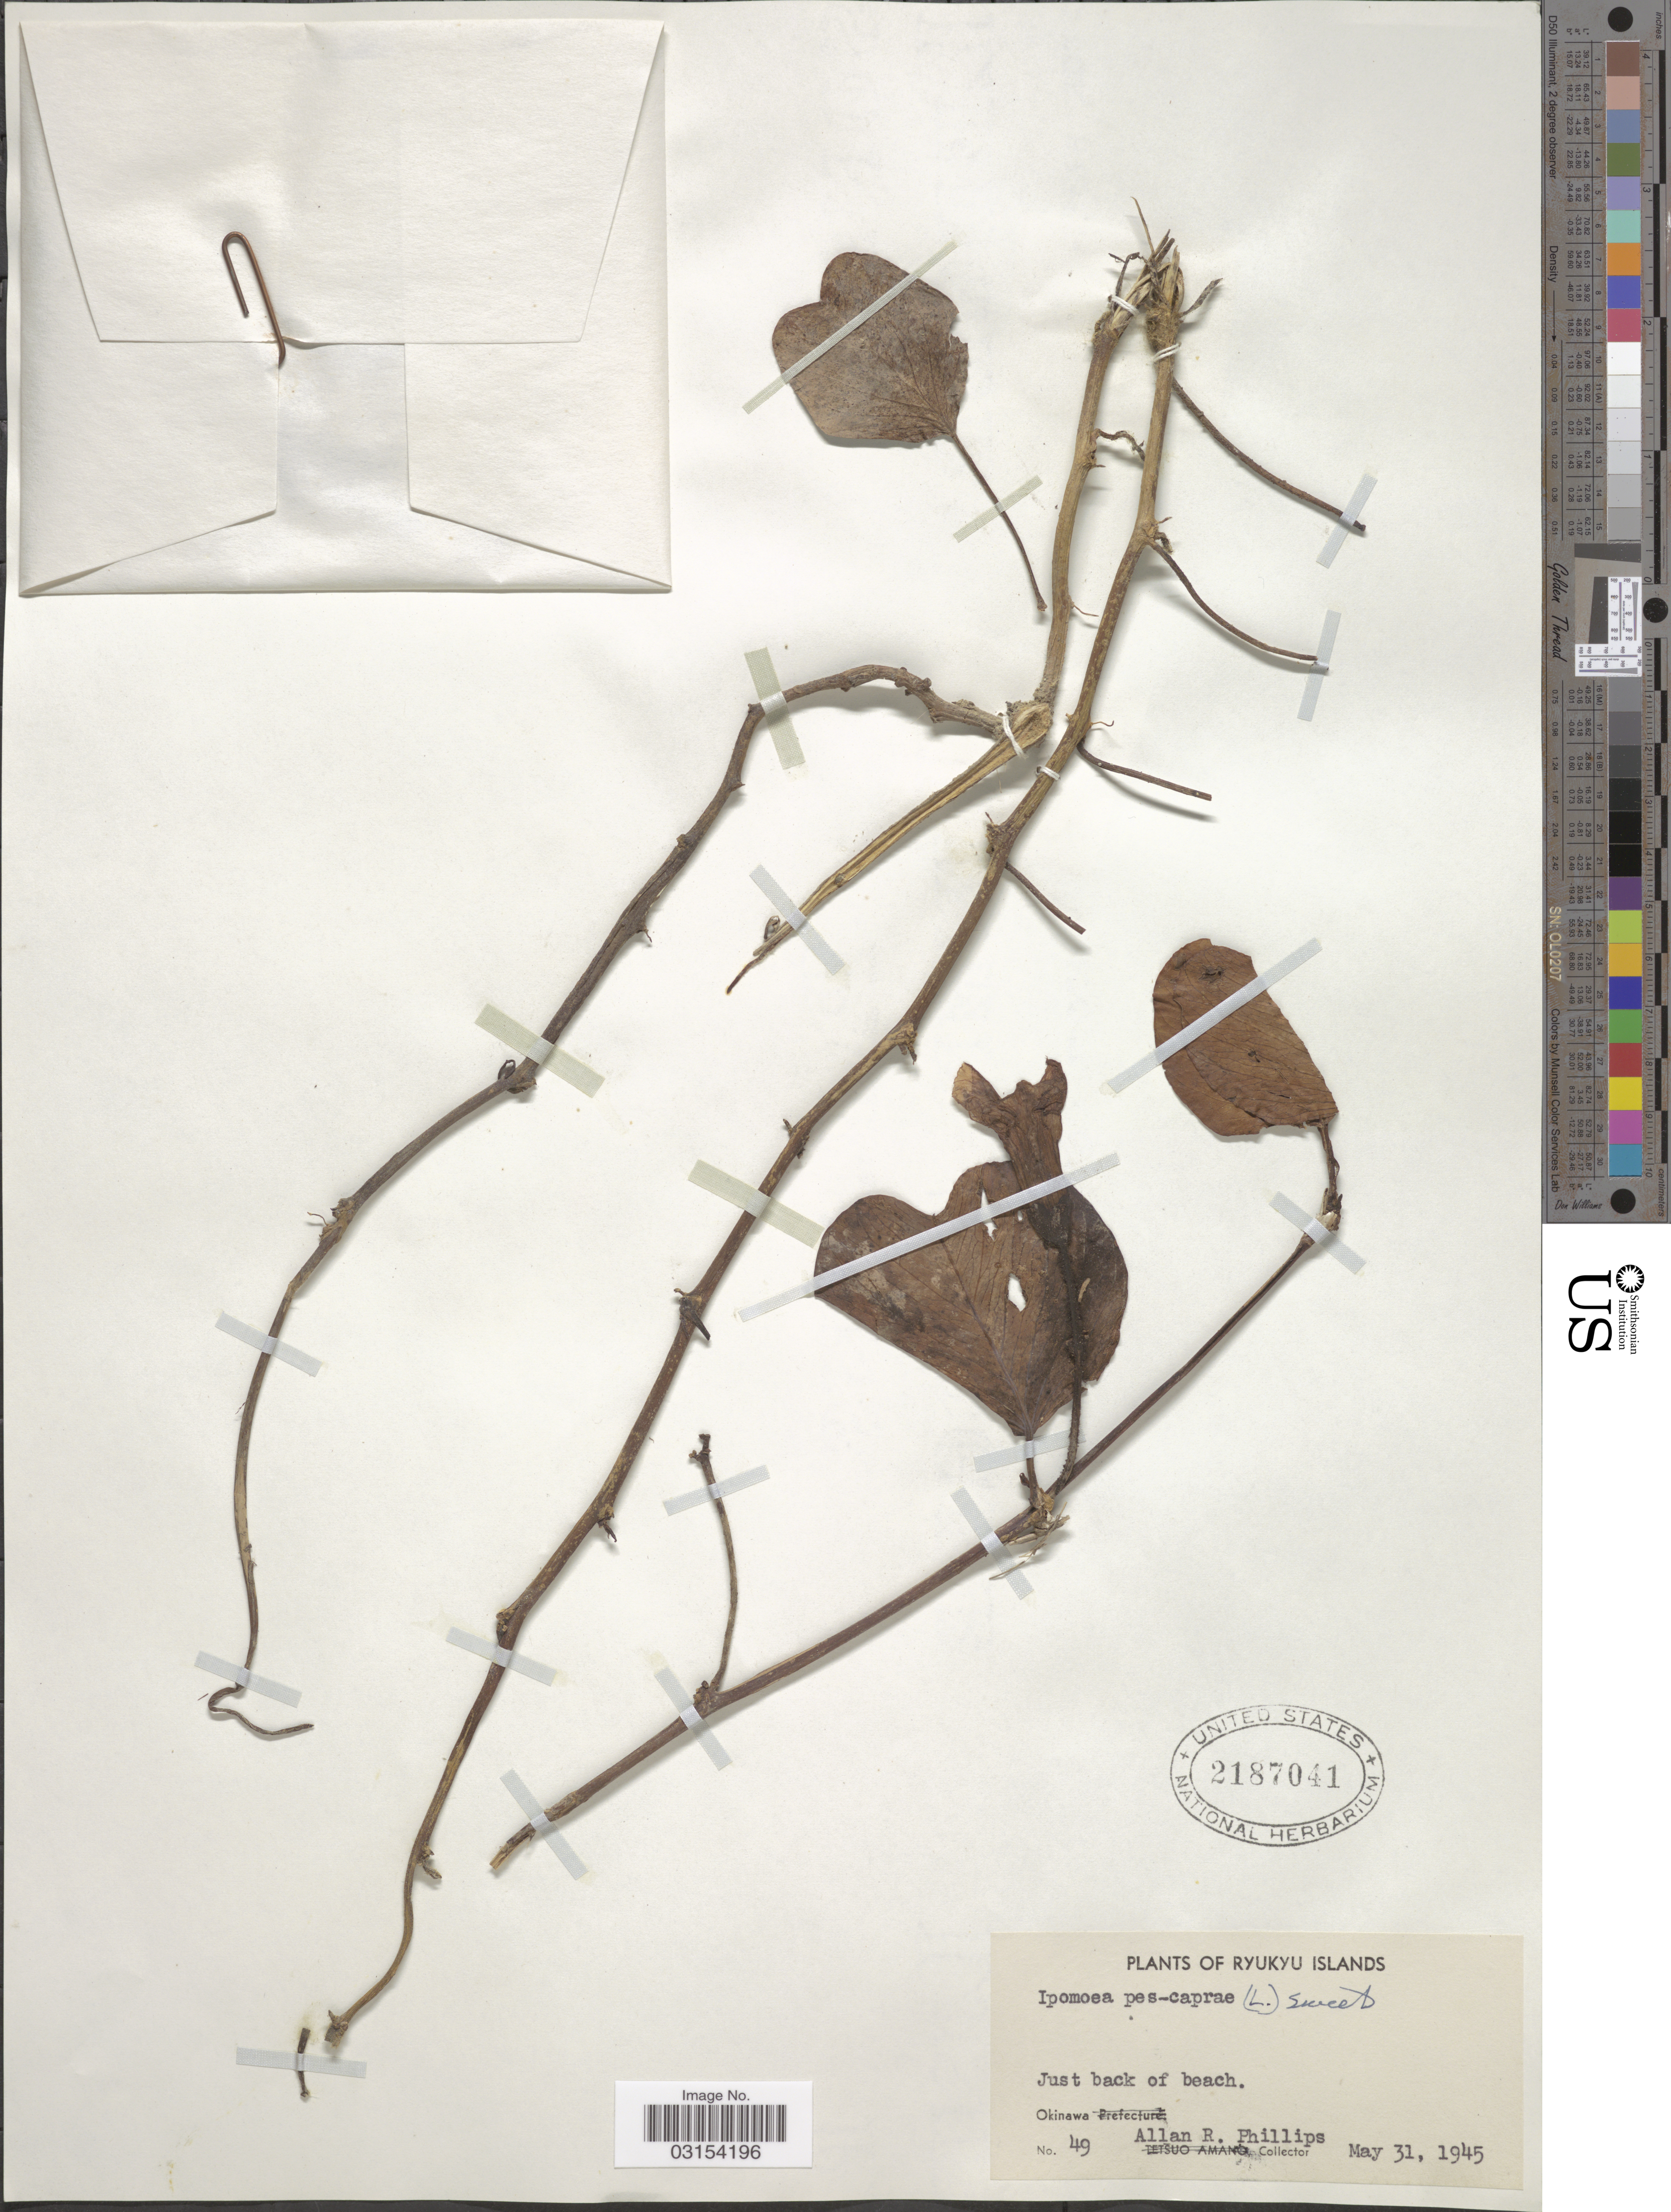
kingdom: Plantae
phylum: Tracheophyta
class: Magnoliopsida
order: Solanales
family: Convolvulaceae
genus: Ipomoea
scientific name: Ipomoea pes-caprae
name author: (L.) R. Br.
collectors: A. R. Phillips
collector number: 49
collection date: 1945-05-31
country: Japan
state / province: Okinawa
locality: Ryukyu Islands, Just back of beach, Okinawa.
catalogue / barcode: US 2187041